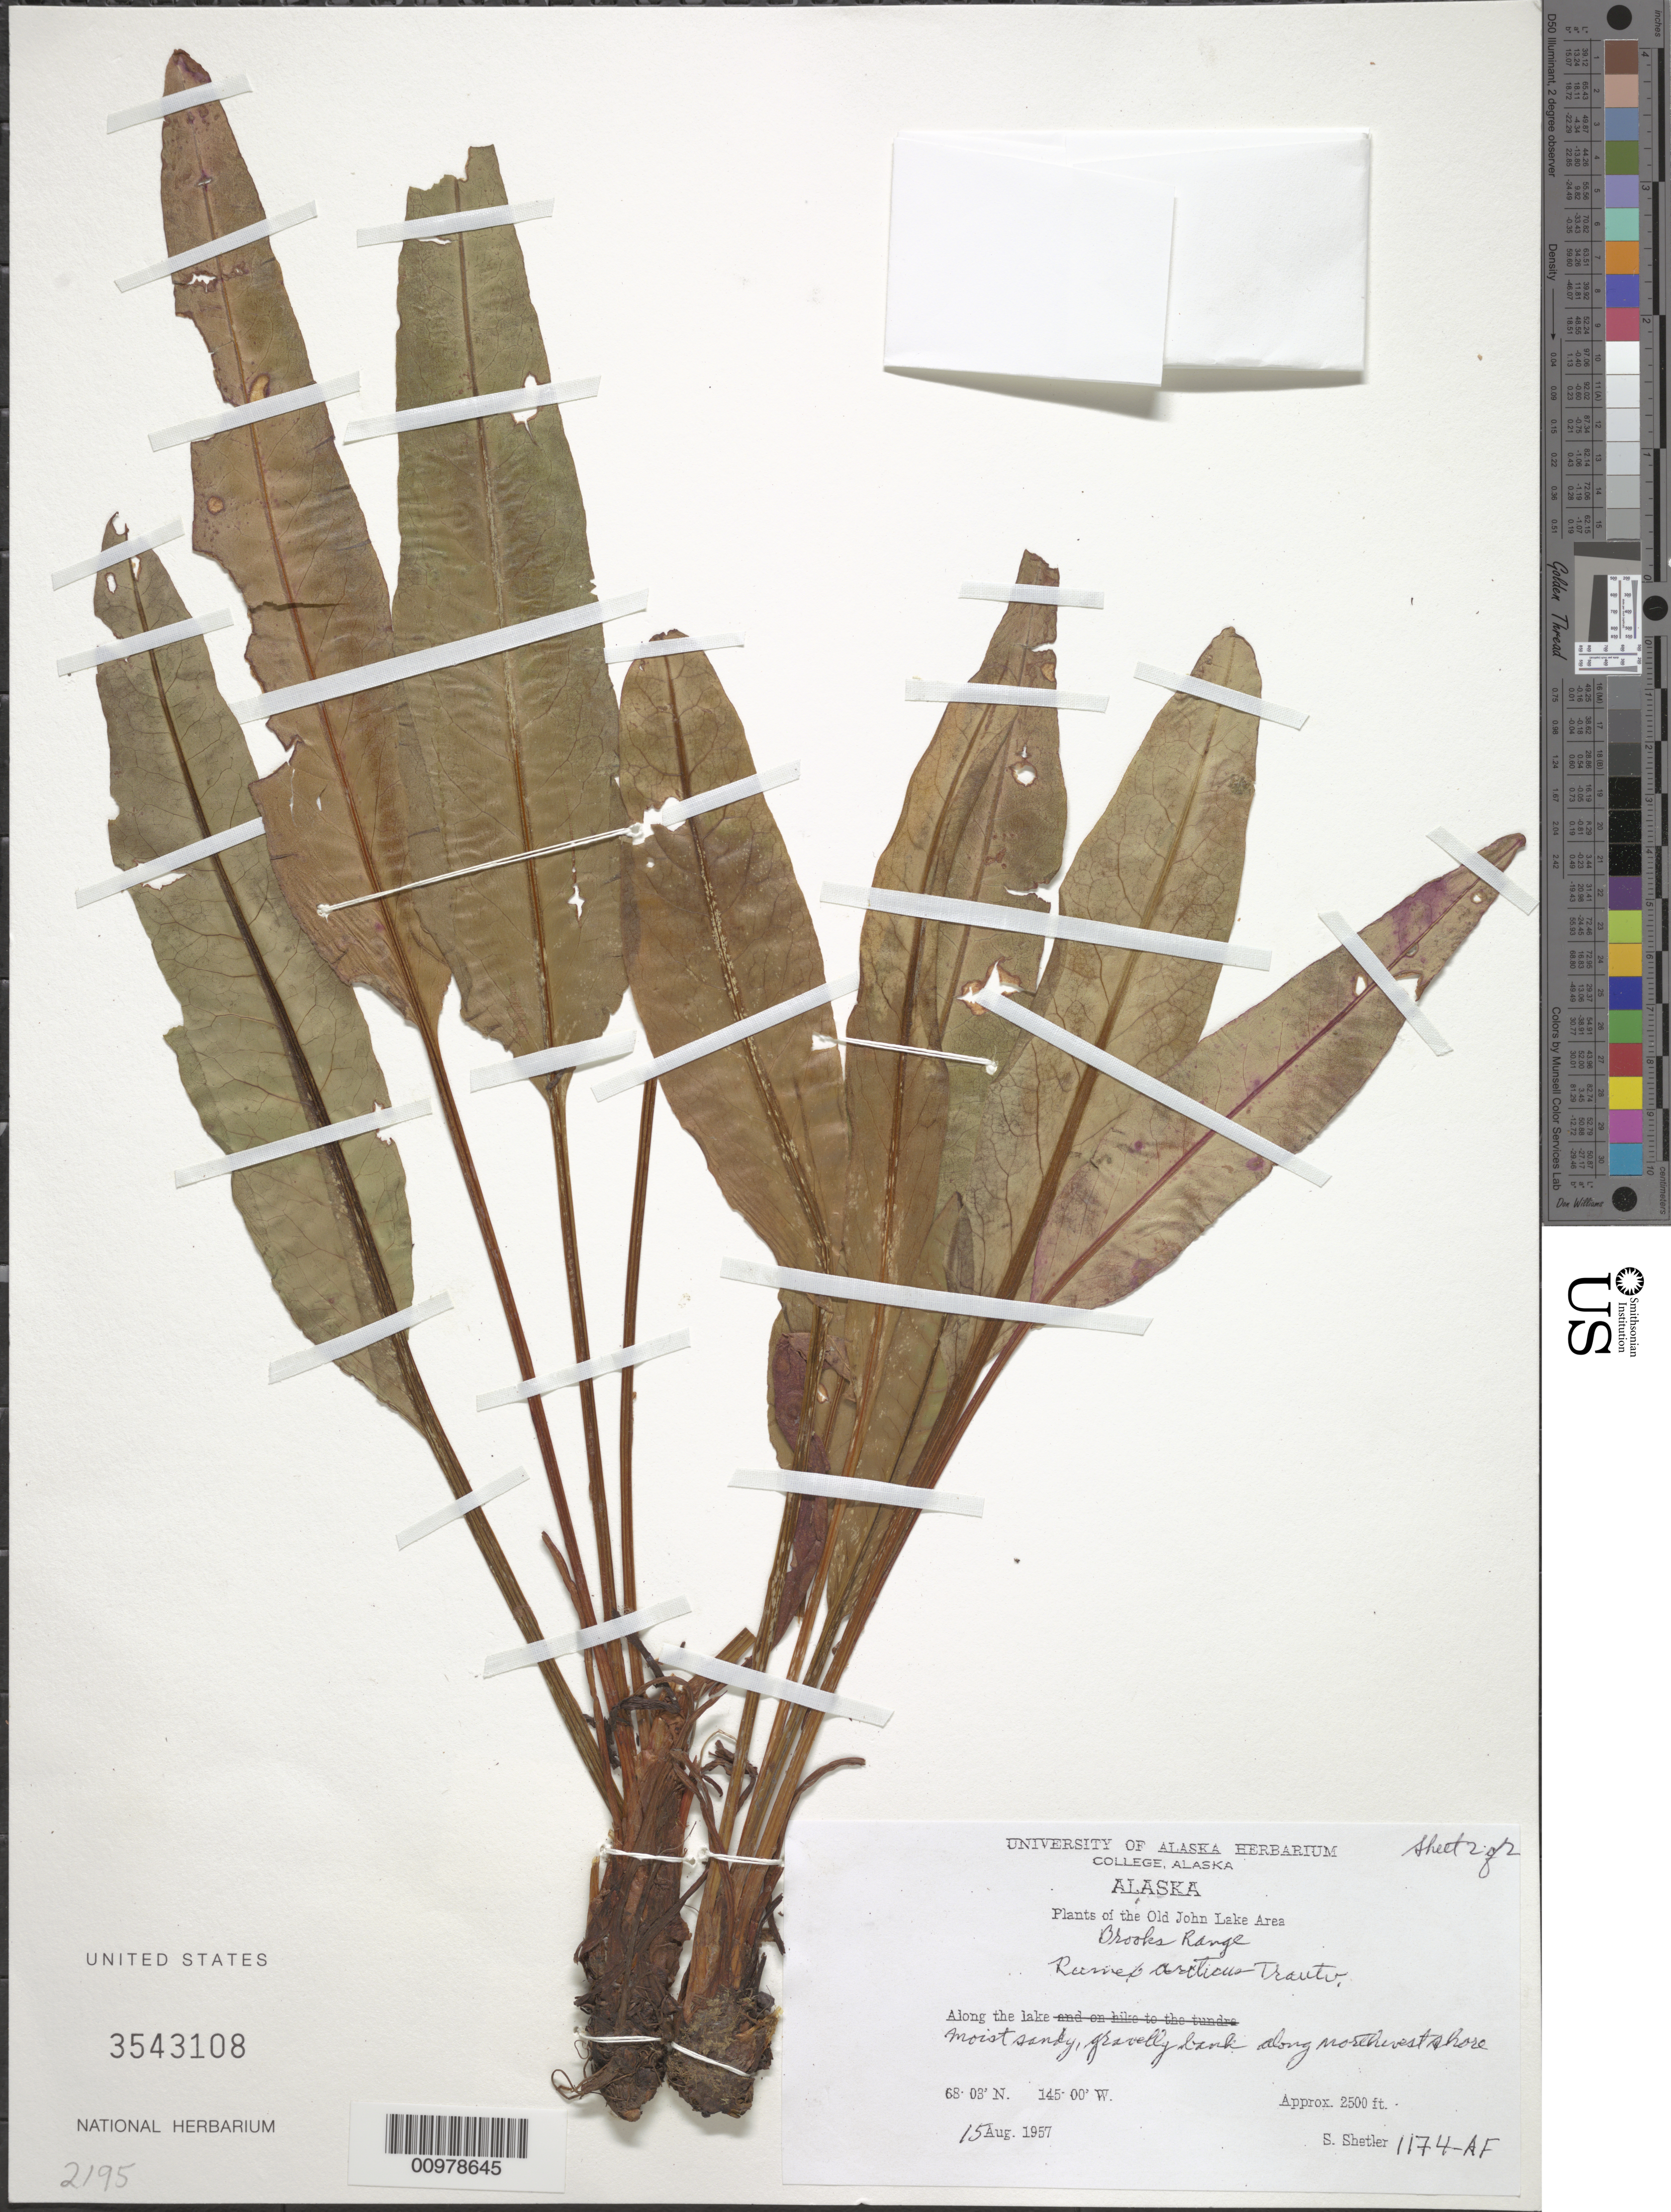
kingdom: Plantae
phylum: Tracheophyta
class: Magnoliopsida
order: Caryophyllales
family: Polygonaceae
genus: Rumex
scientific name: Rumex arcticus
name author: Trautv.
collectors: S. Shetler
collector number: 1174-AF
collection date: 1957-08-15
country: United States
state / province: Alaska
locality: The Old John Lake Area. Brooks Range. Along northwest shore.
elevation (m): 762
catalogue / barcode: US 3453108